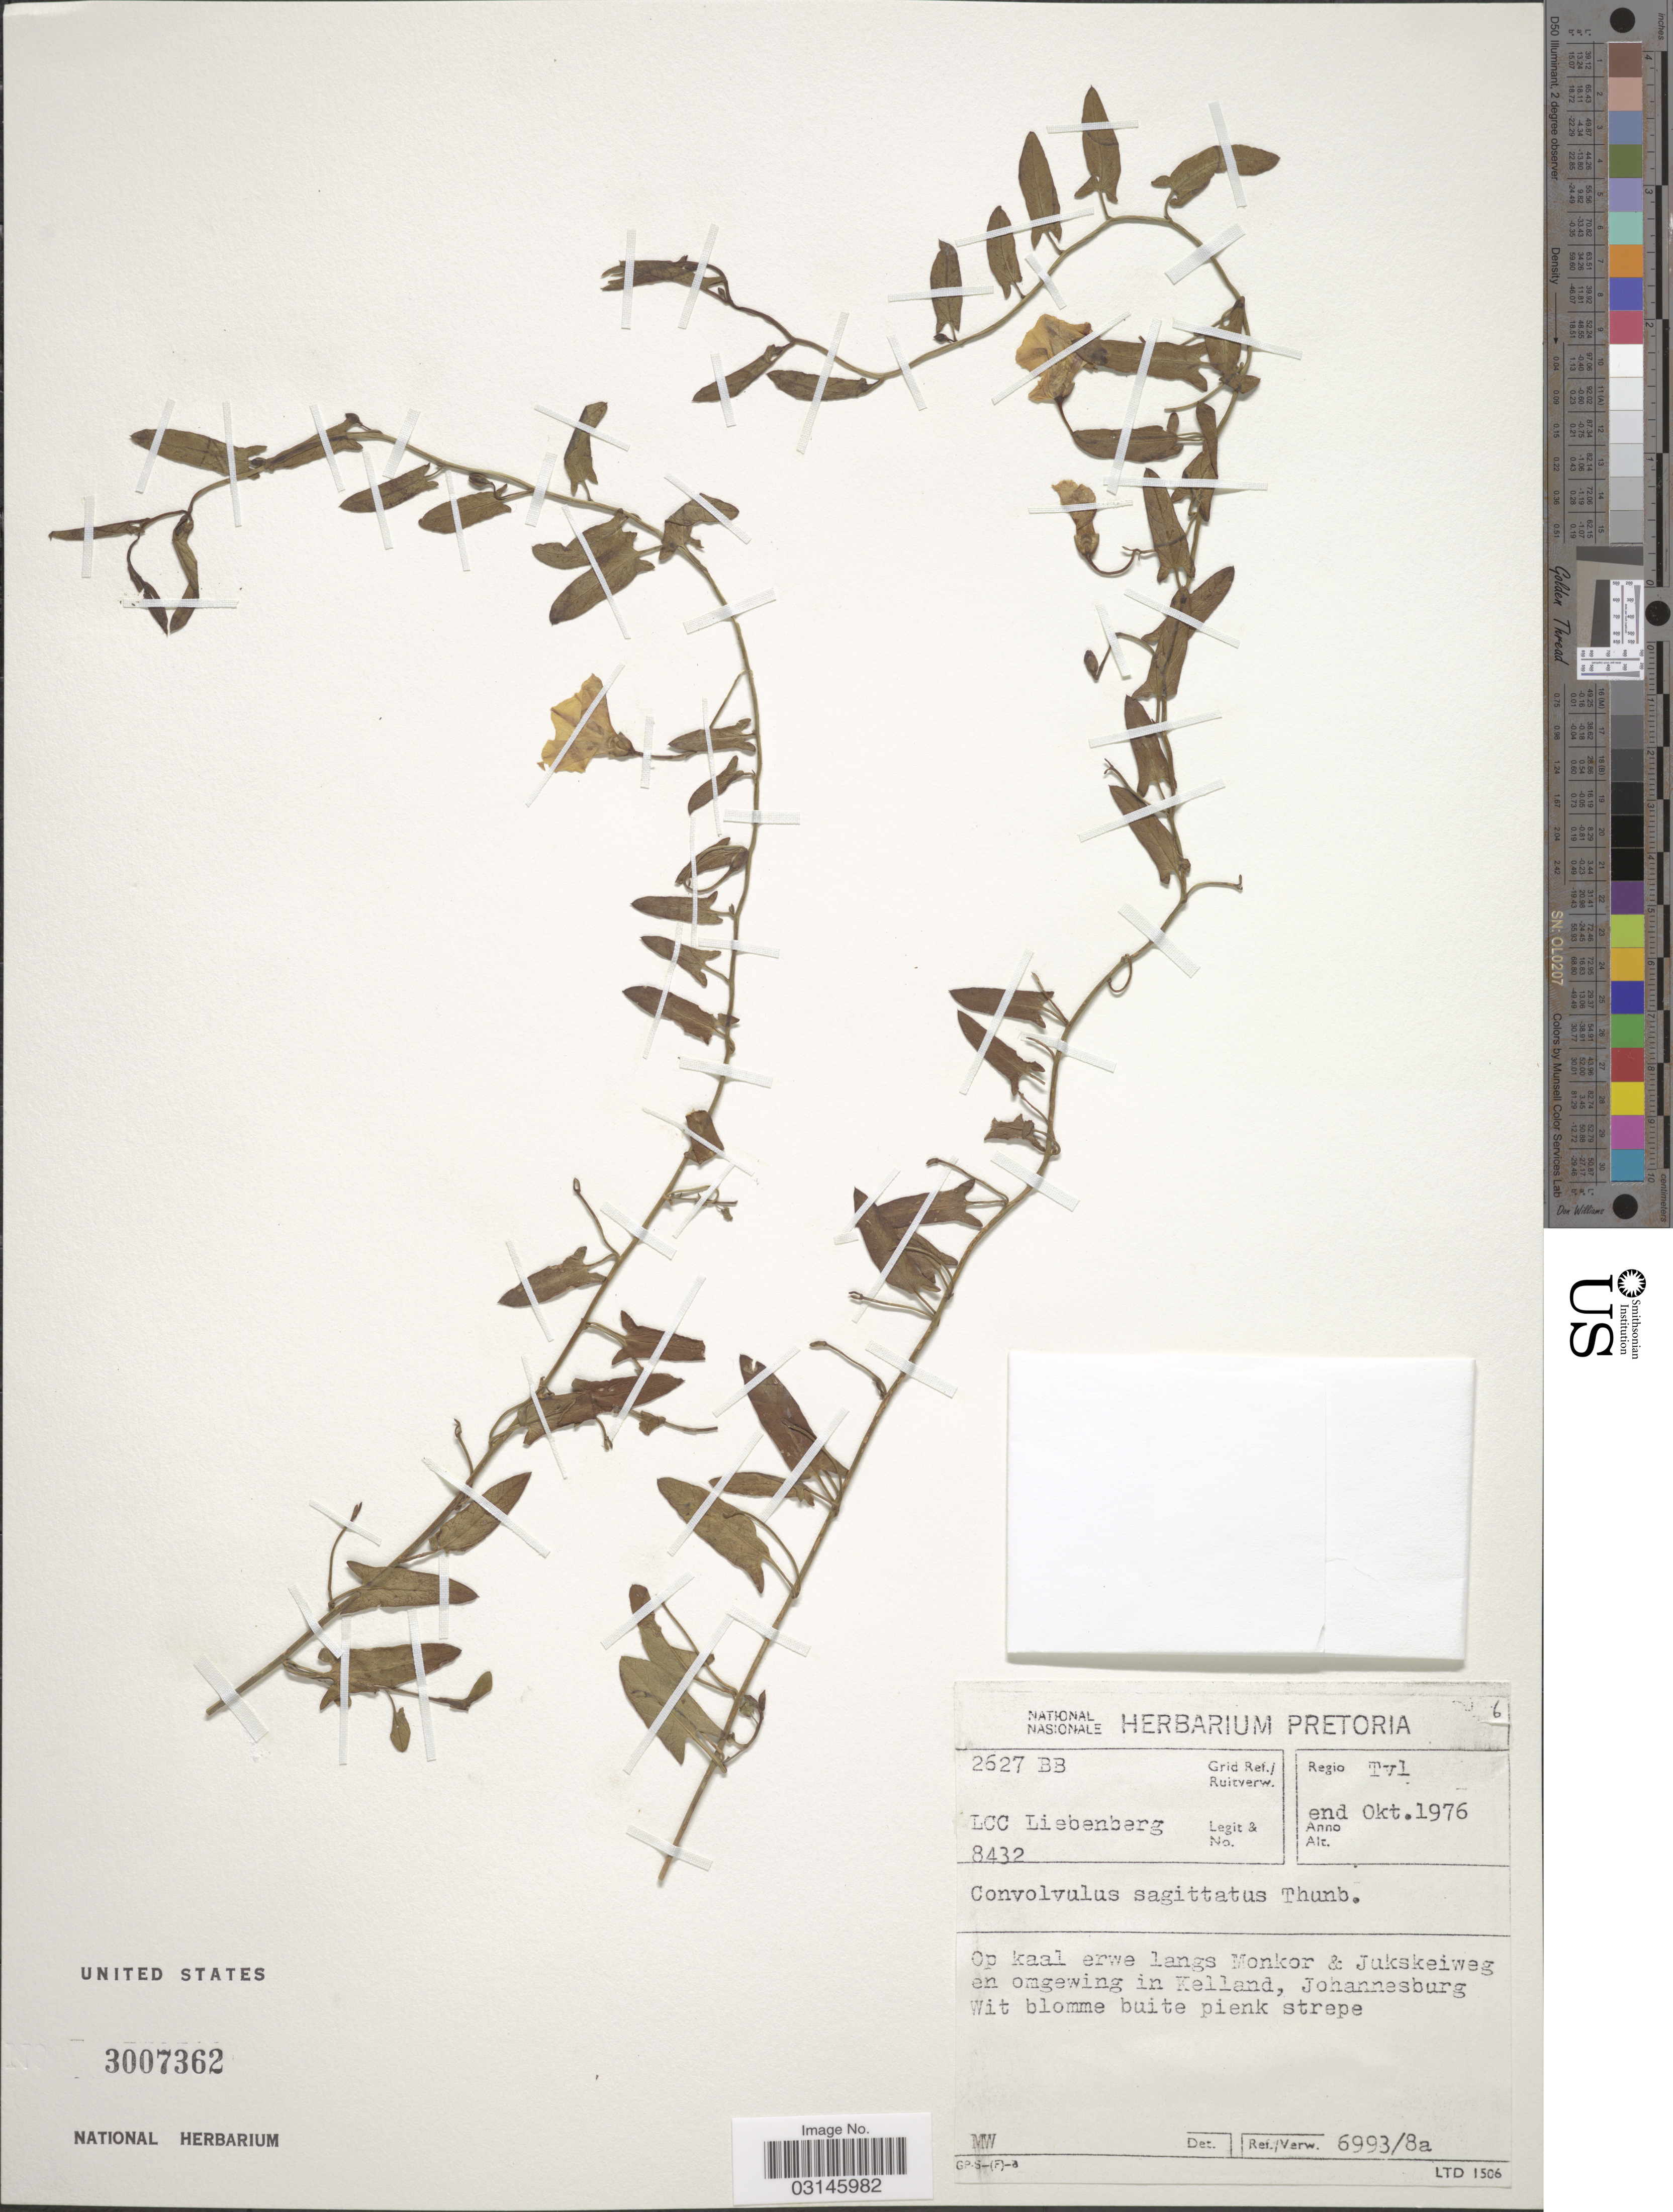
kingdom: Plantae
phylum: Tracheophyta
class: Magnoliopsida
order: Solanales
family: Convolvulaceae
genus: Convolvulus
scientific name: Convolvulus sagittatus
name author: Thunb.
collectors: L. Liebenberg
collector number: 8432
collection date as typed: end Okt. 1976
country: South Africa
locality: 2627 BB Grid Ref./ Ruitverw. Regio Tvl. Op kaal erwe langs Monkor & Jukskeiweg en omgeving in Kelland, Johannesburg.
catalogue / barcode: US 3007362